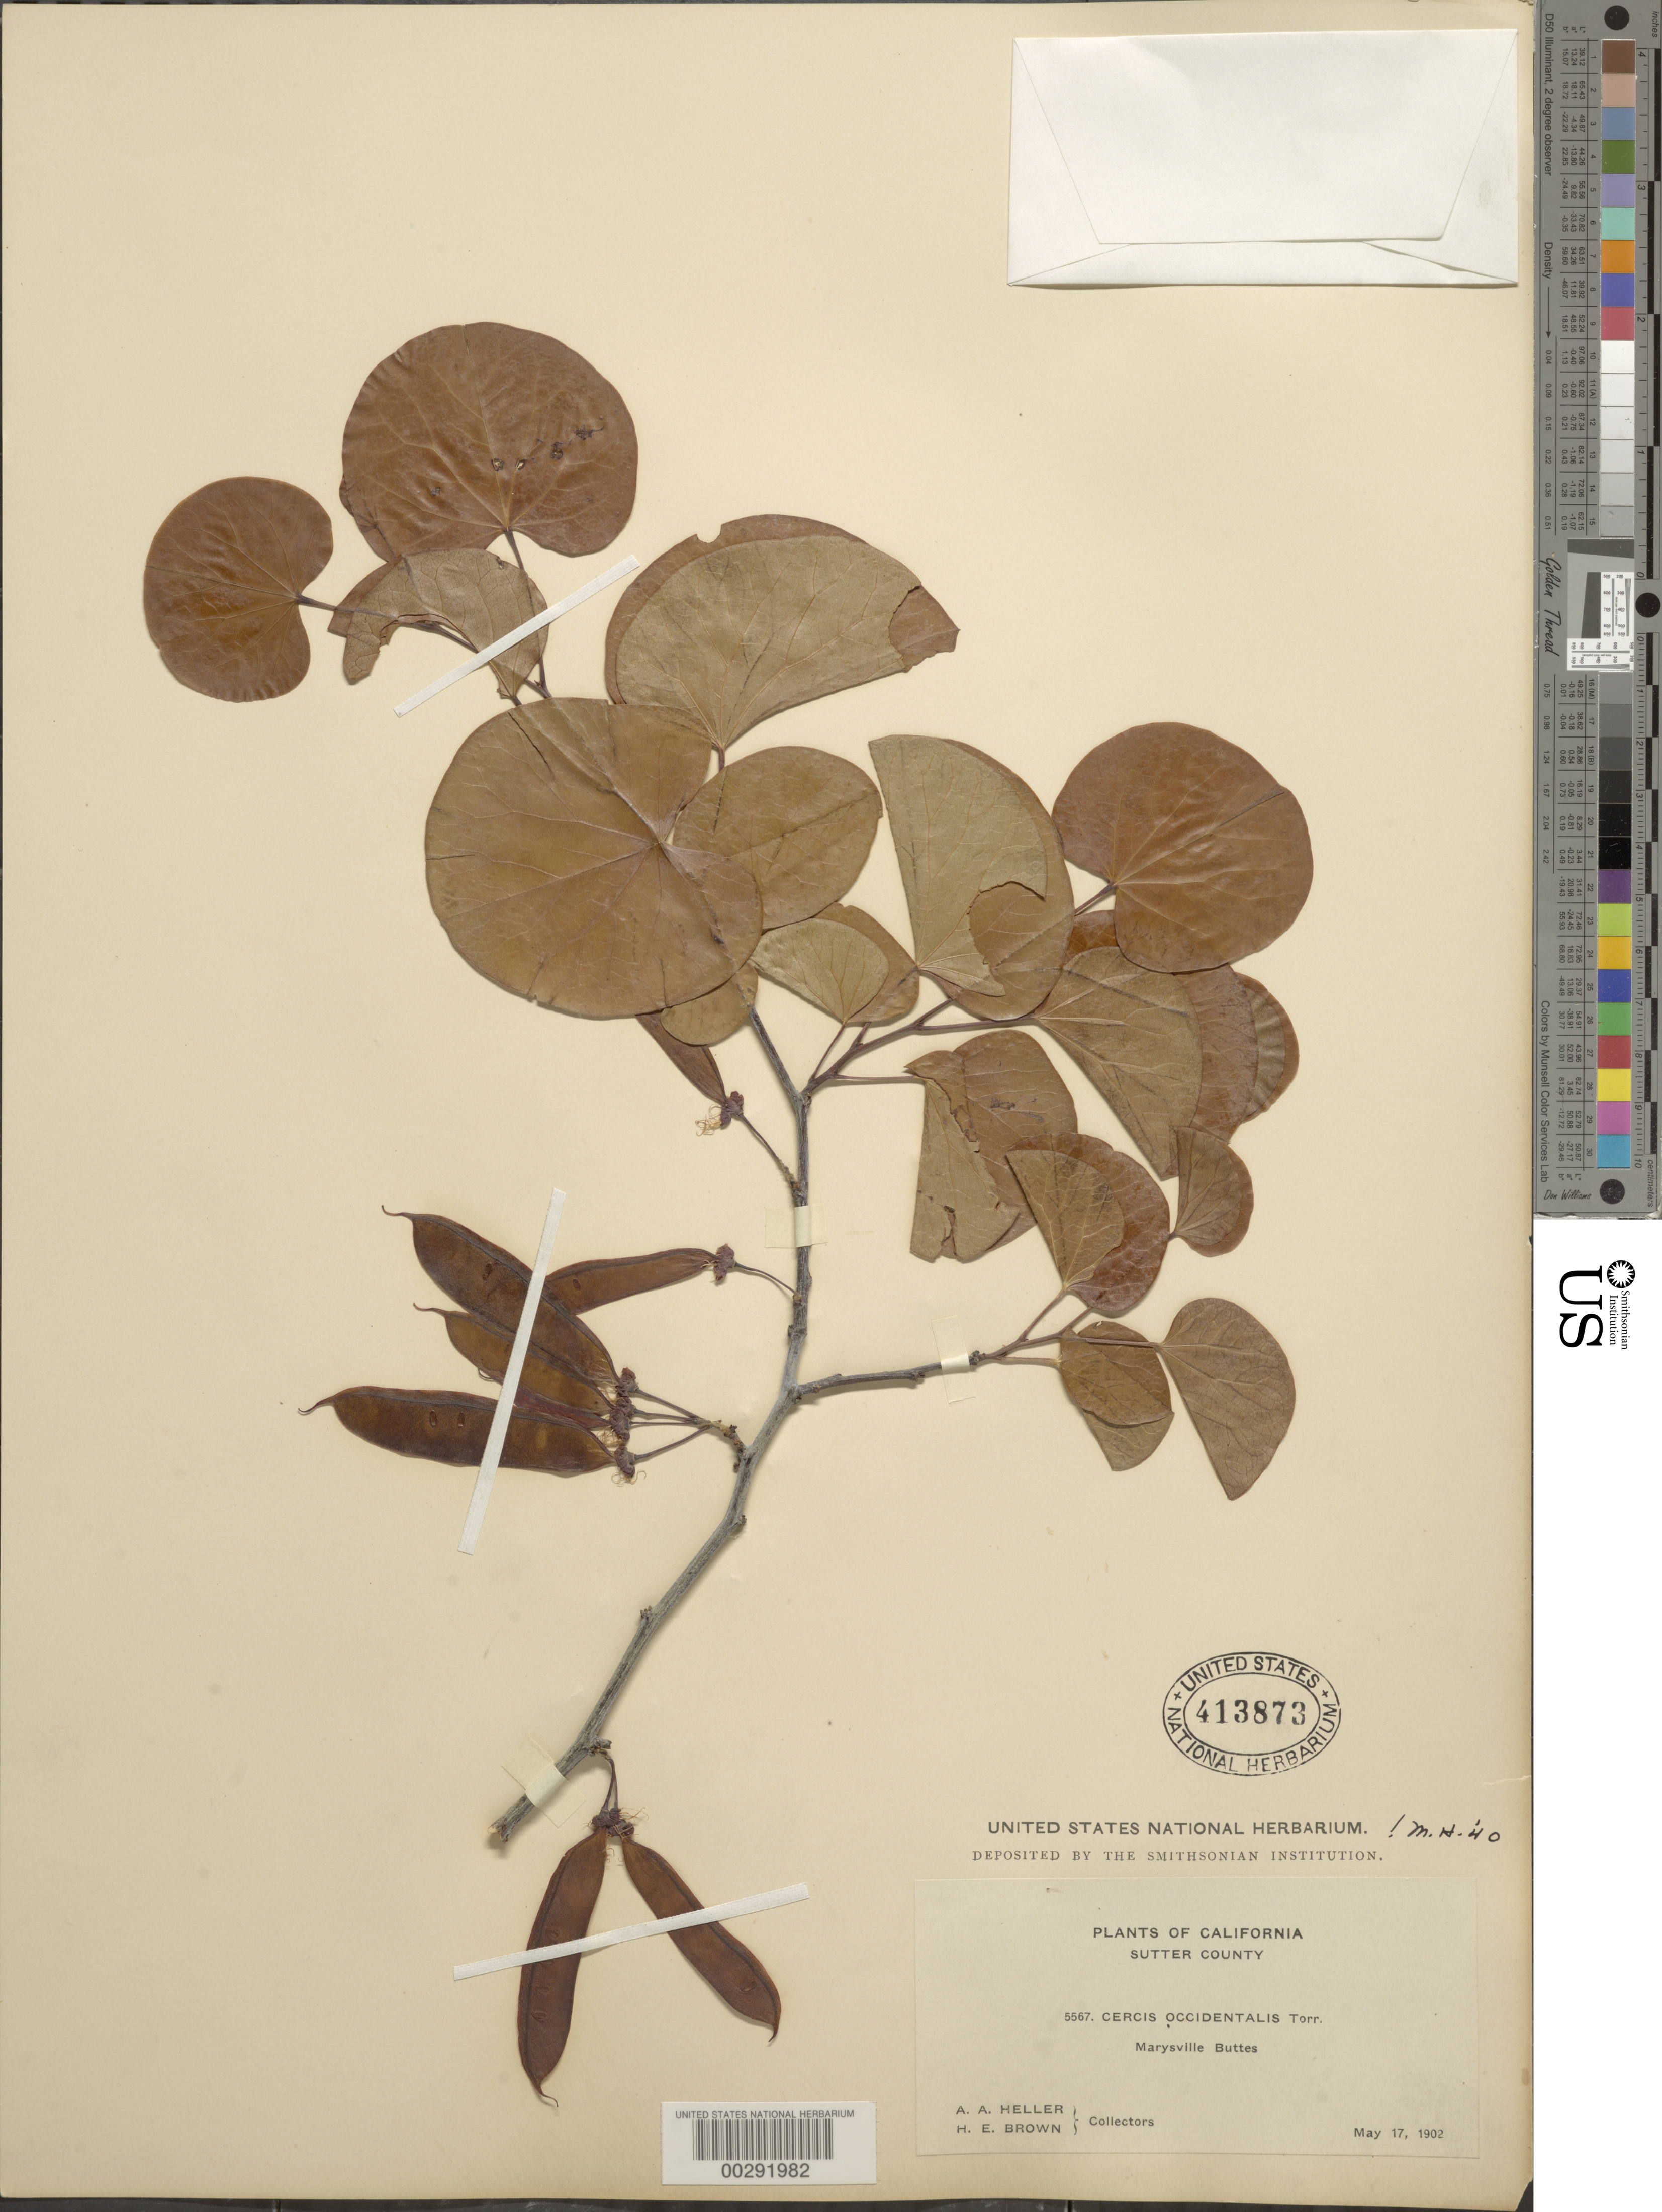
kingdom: Plantae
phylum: Tracheophyta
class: Magnoliopsida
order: Fabales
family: Fabaceae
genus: Cercis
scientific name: Cercis occidentalis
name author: Torr. ex A. Gray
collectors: A. A. Heller & H. E. Brown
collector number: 5567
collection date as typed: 17 May 1902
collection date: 1902-05-17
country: United States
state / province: California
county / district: Sutter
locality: Marysville buttes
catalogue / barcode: US 413873